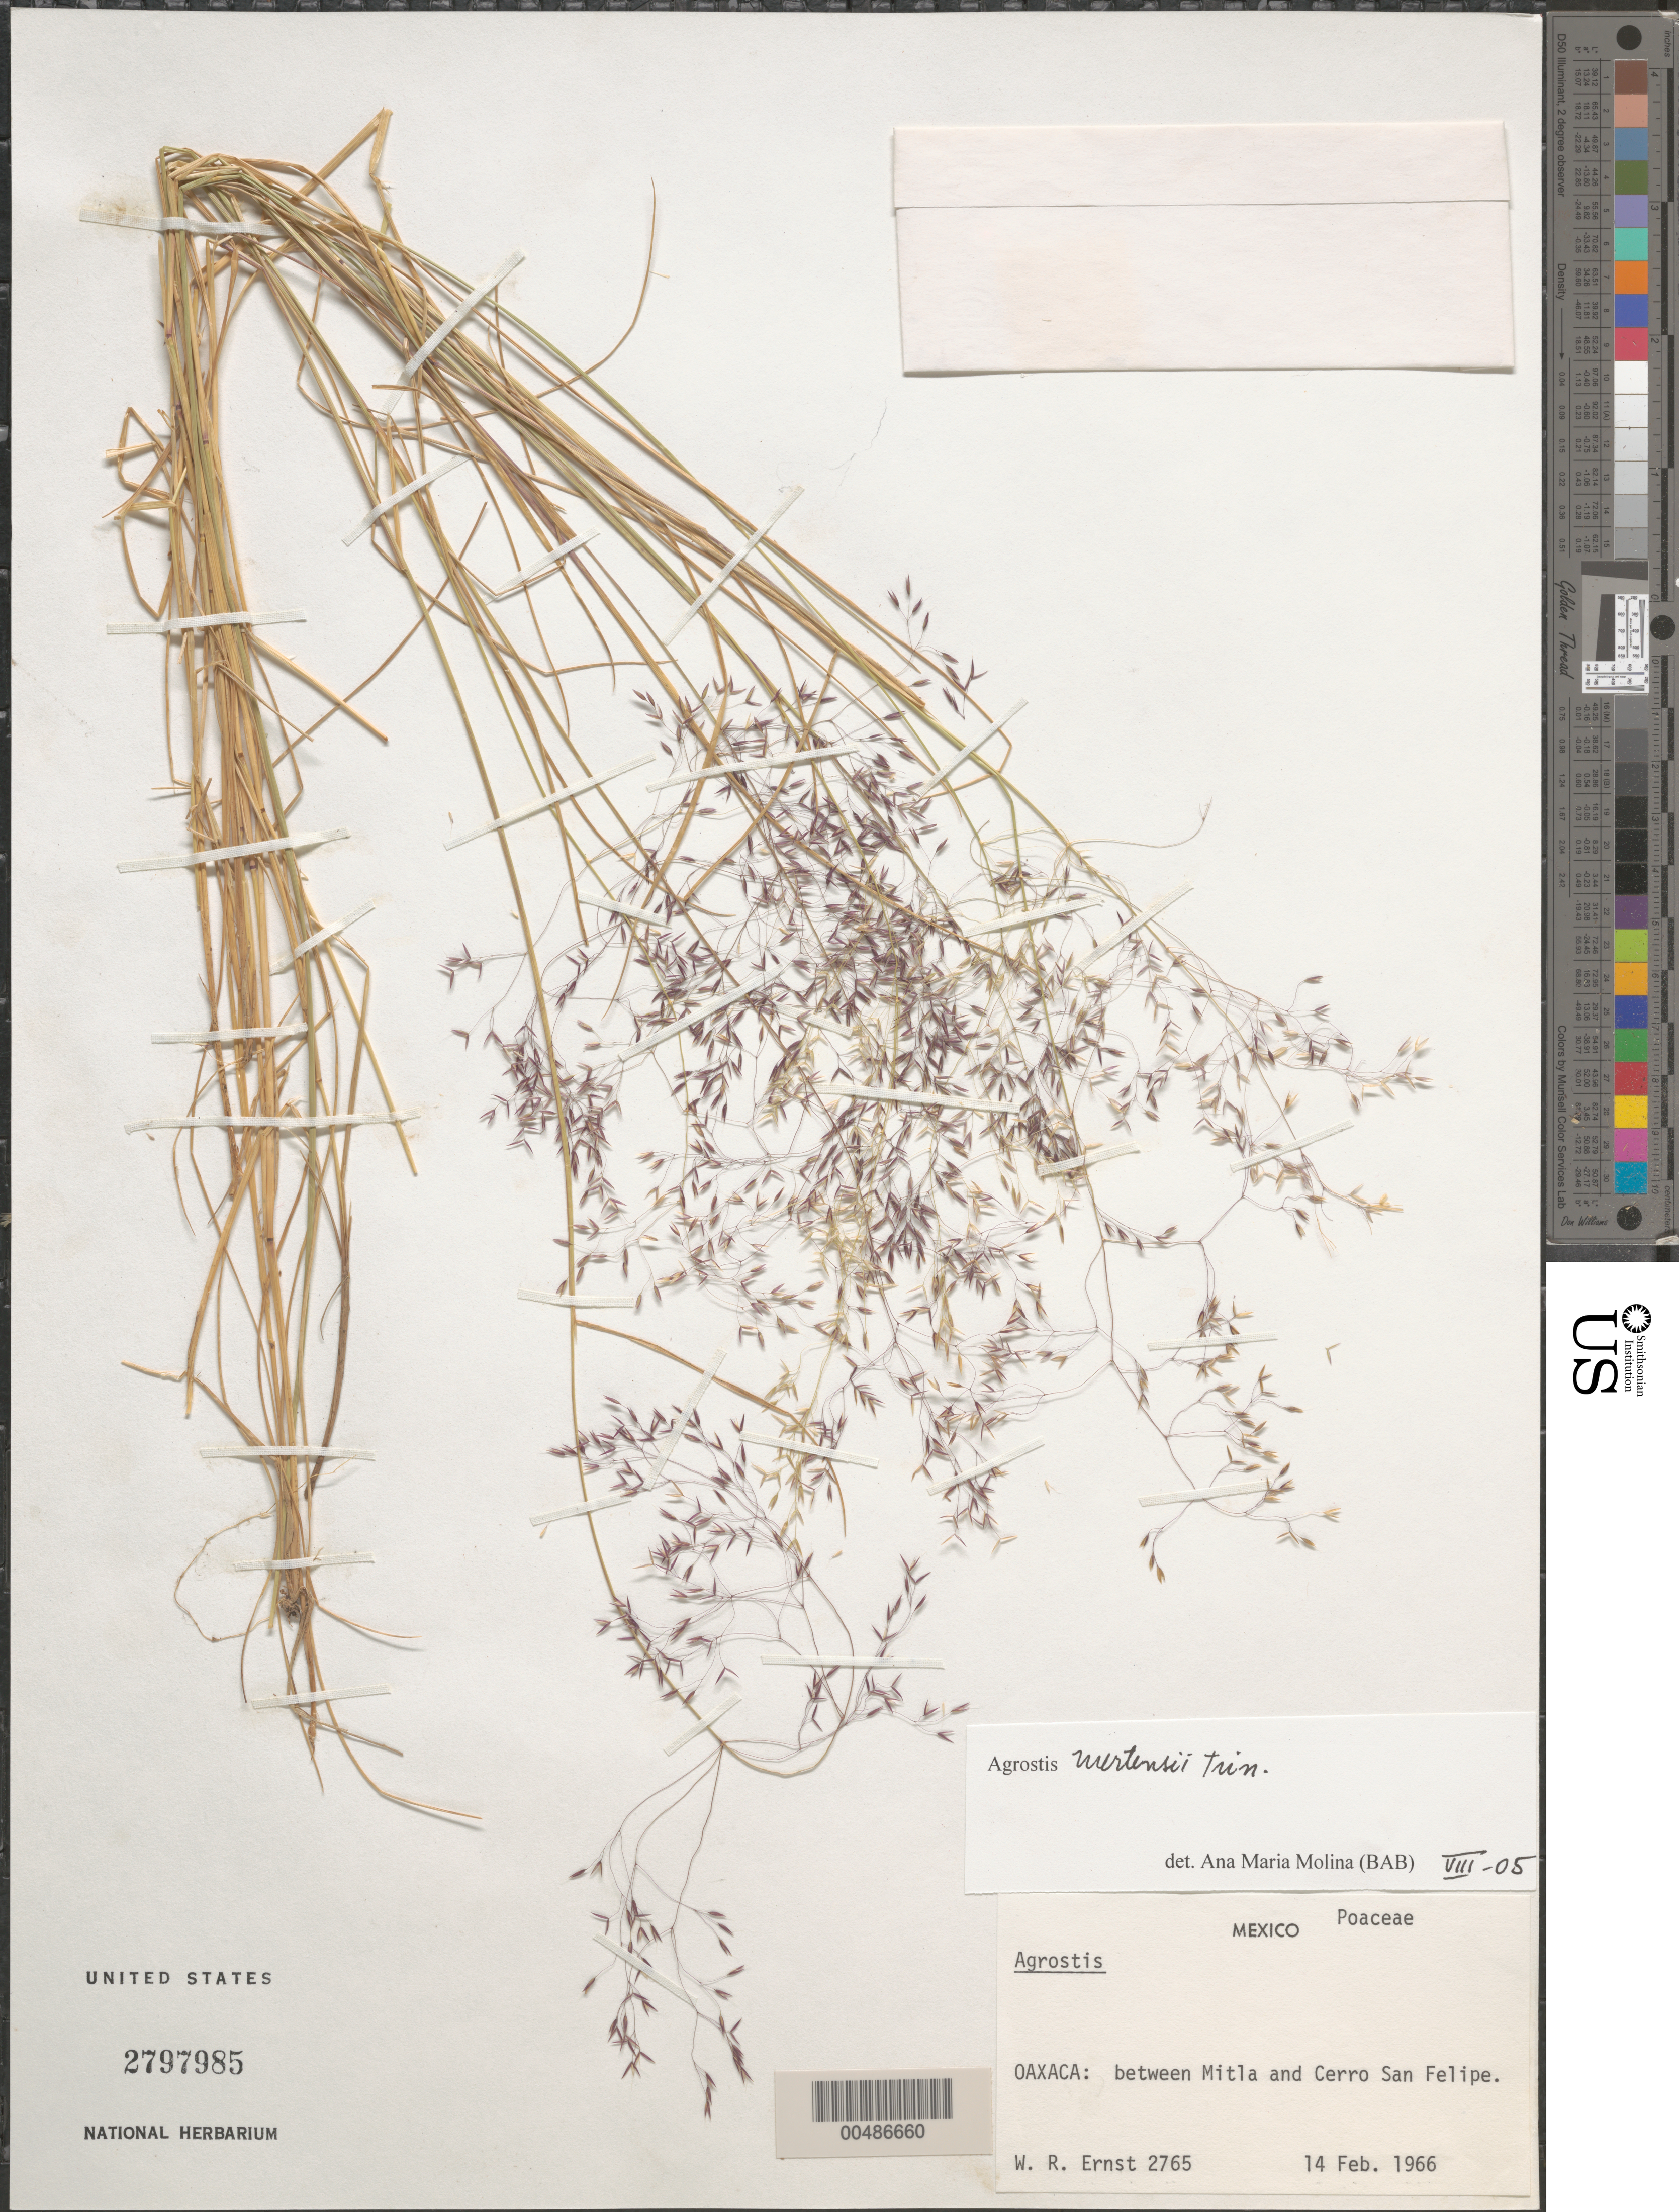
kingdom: Plantae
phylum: Tracheophyta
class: Liliopsida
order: Poales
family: Poaceae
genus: Agrostis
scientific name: Agrostis mertensii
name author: Trin.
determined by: Molina, Ana M. de R.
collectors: W. R. Ernst et al.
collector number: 2765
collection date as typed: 14 Feb 1966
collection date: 1966-02-14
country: Mexico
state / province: Oaxaca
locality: Between Mitla & Cerro San Felipe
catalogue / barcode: US 2797985